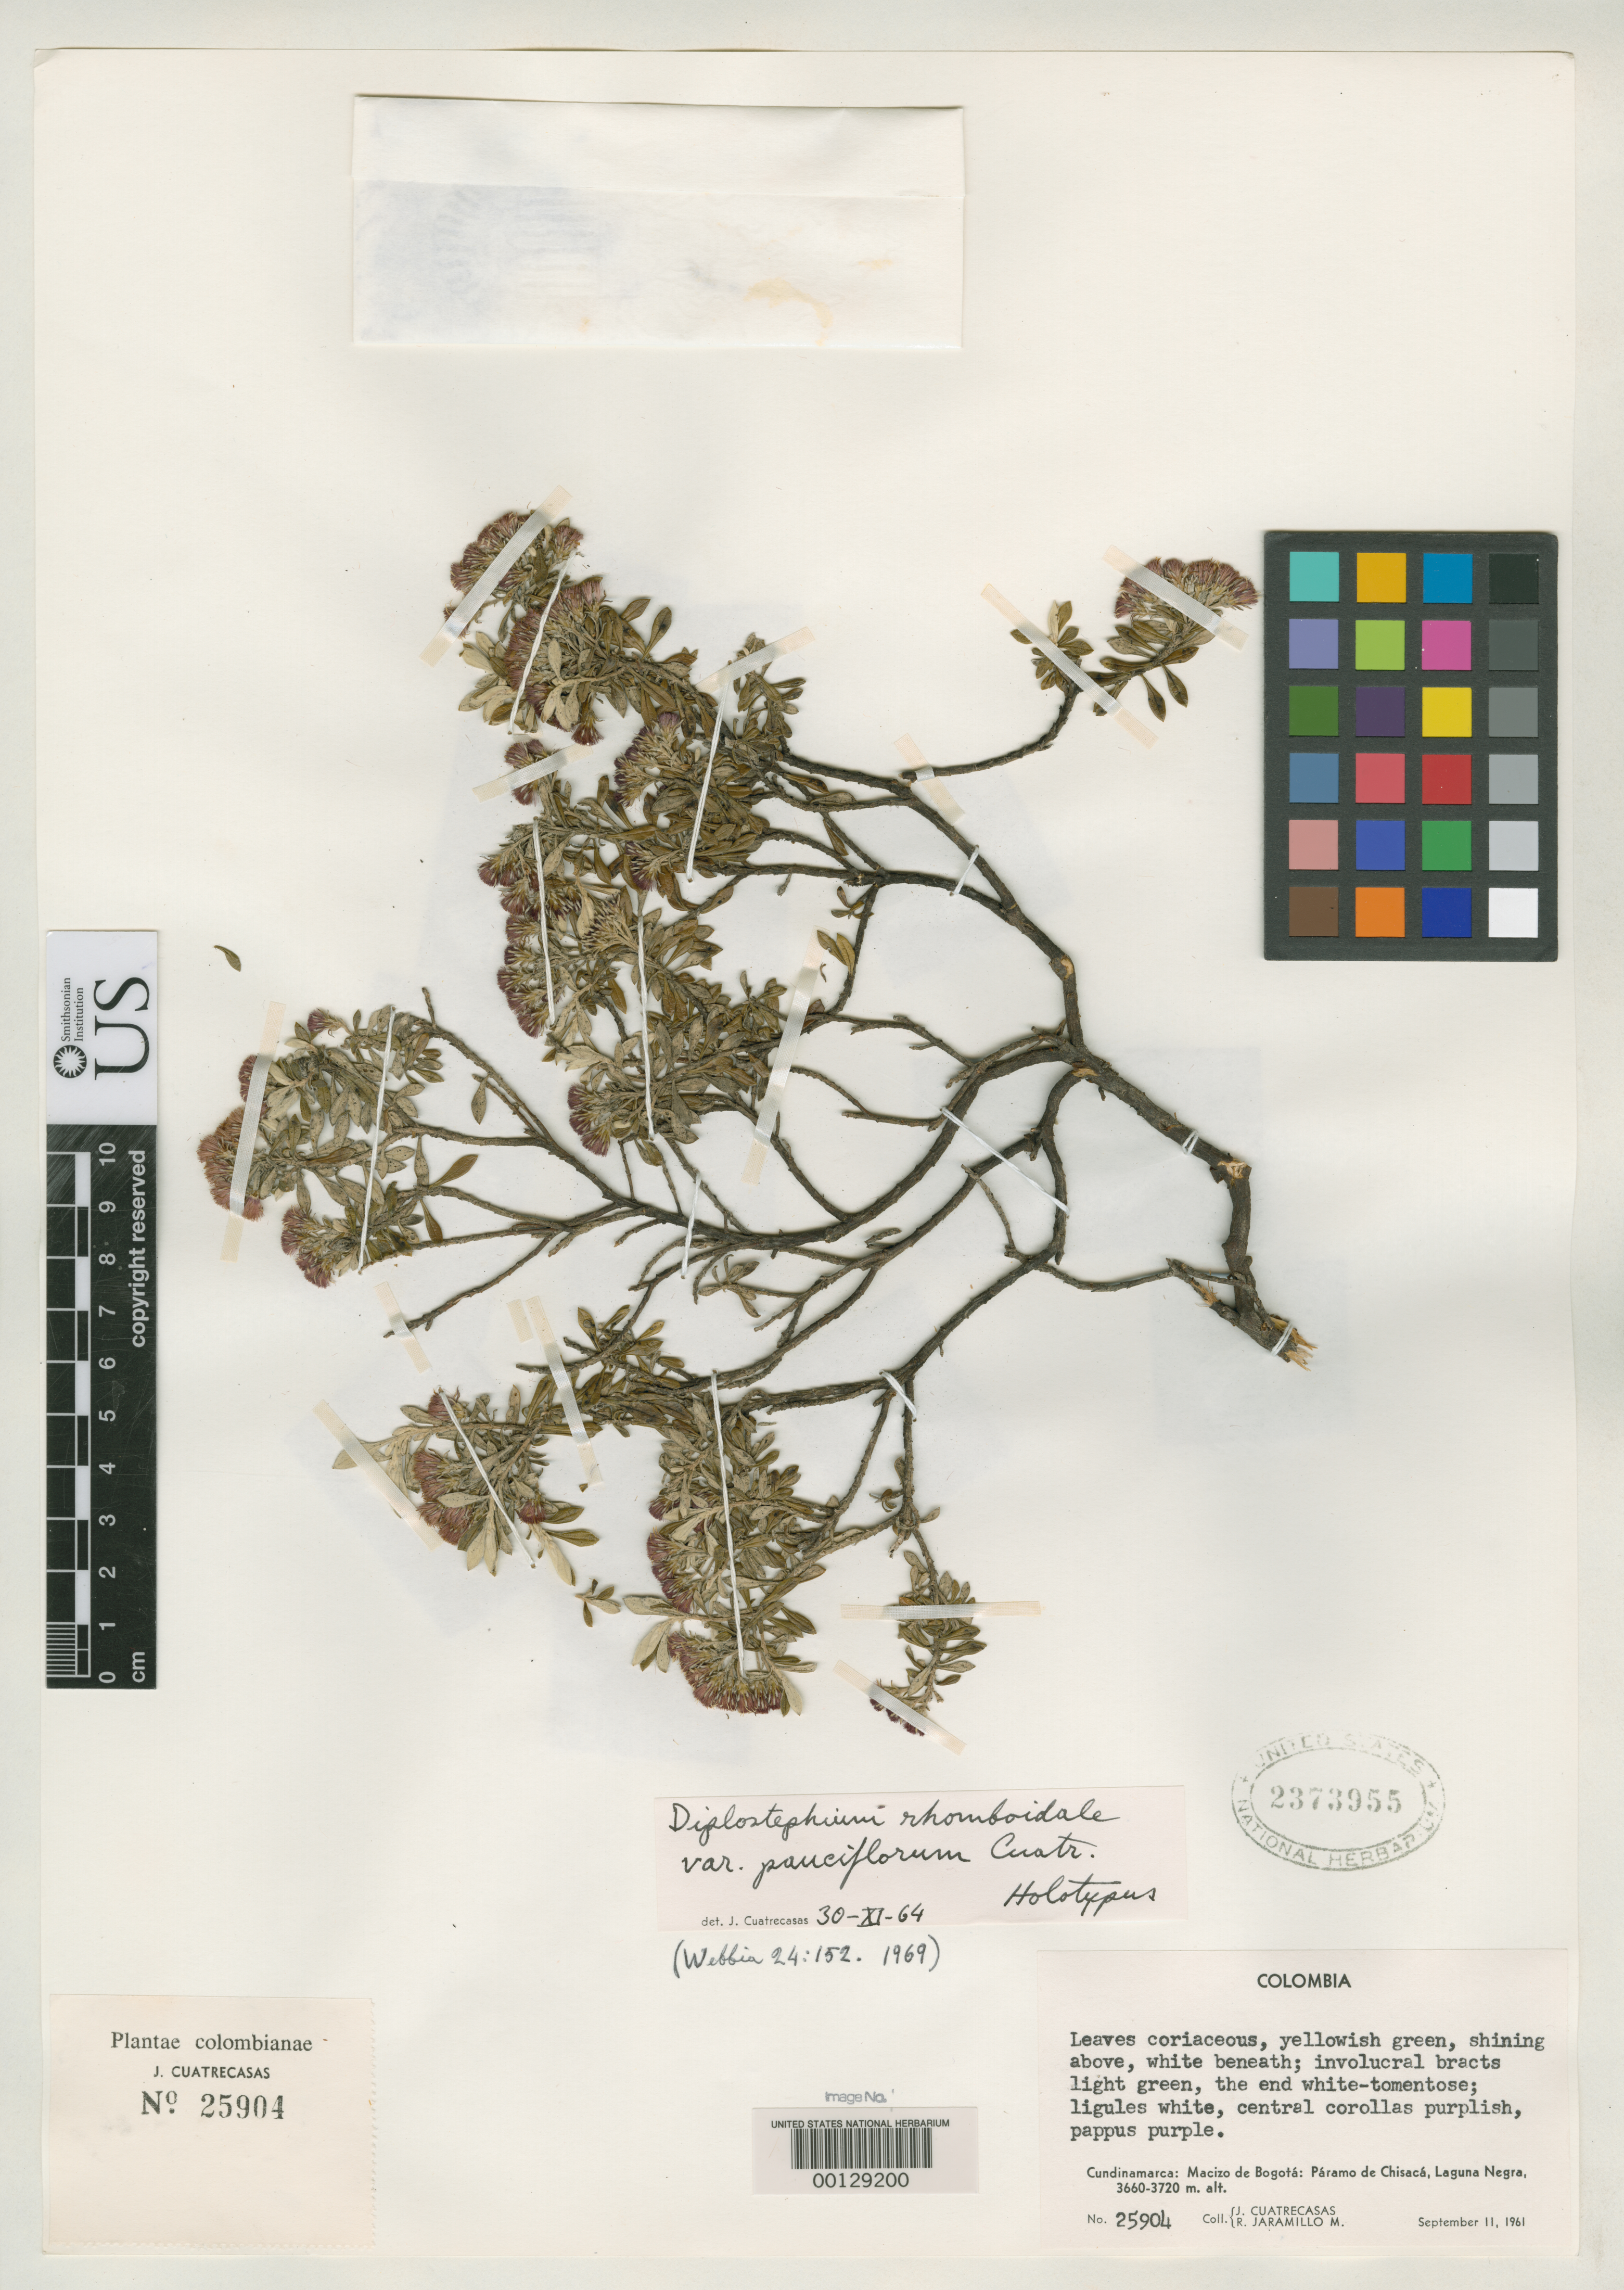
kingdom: Plantae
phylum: Tracheophyta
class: Magnoliopsida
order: Asterales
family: Asteraceae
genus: Diplostephium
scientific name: Diplostephium rhomboidale var. pauciflorum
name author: Cuatrec.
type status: Holotype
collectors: J. Cuatrecasas & R. Jaramillo M.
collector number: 25904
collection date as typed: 11 Sep 1961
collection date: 1961-09-11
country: Colombia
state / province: Cundinamarca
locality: Macizo de Bogotá: Páramo de Chisaca, Laguna Negra.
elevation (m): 3660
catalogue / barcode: US 2373955